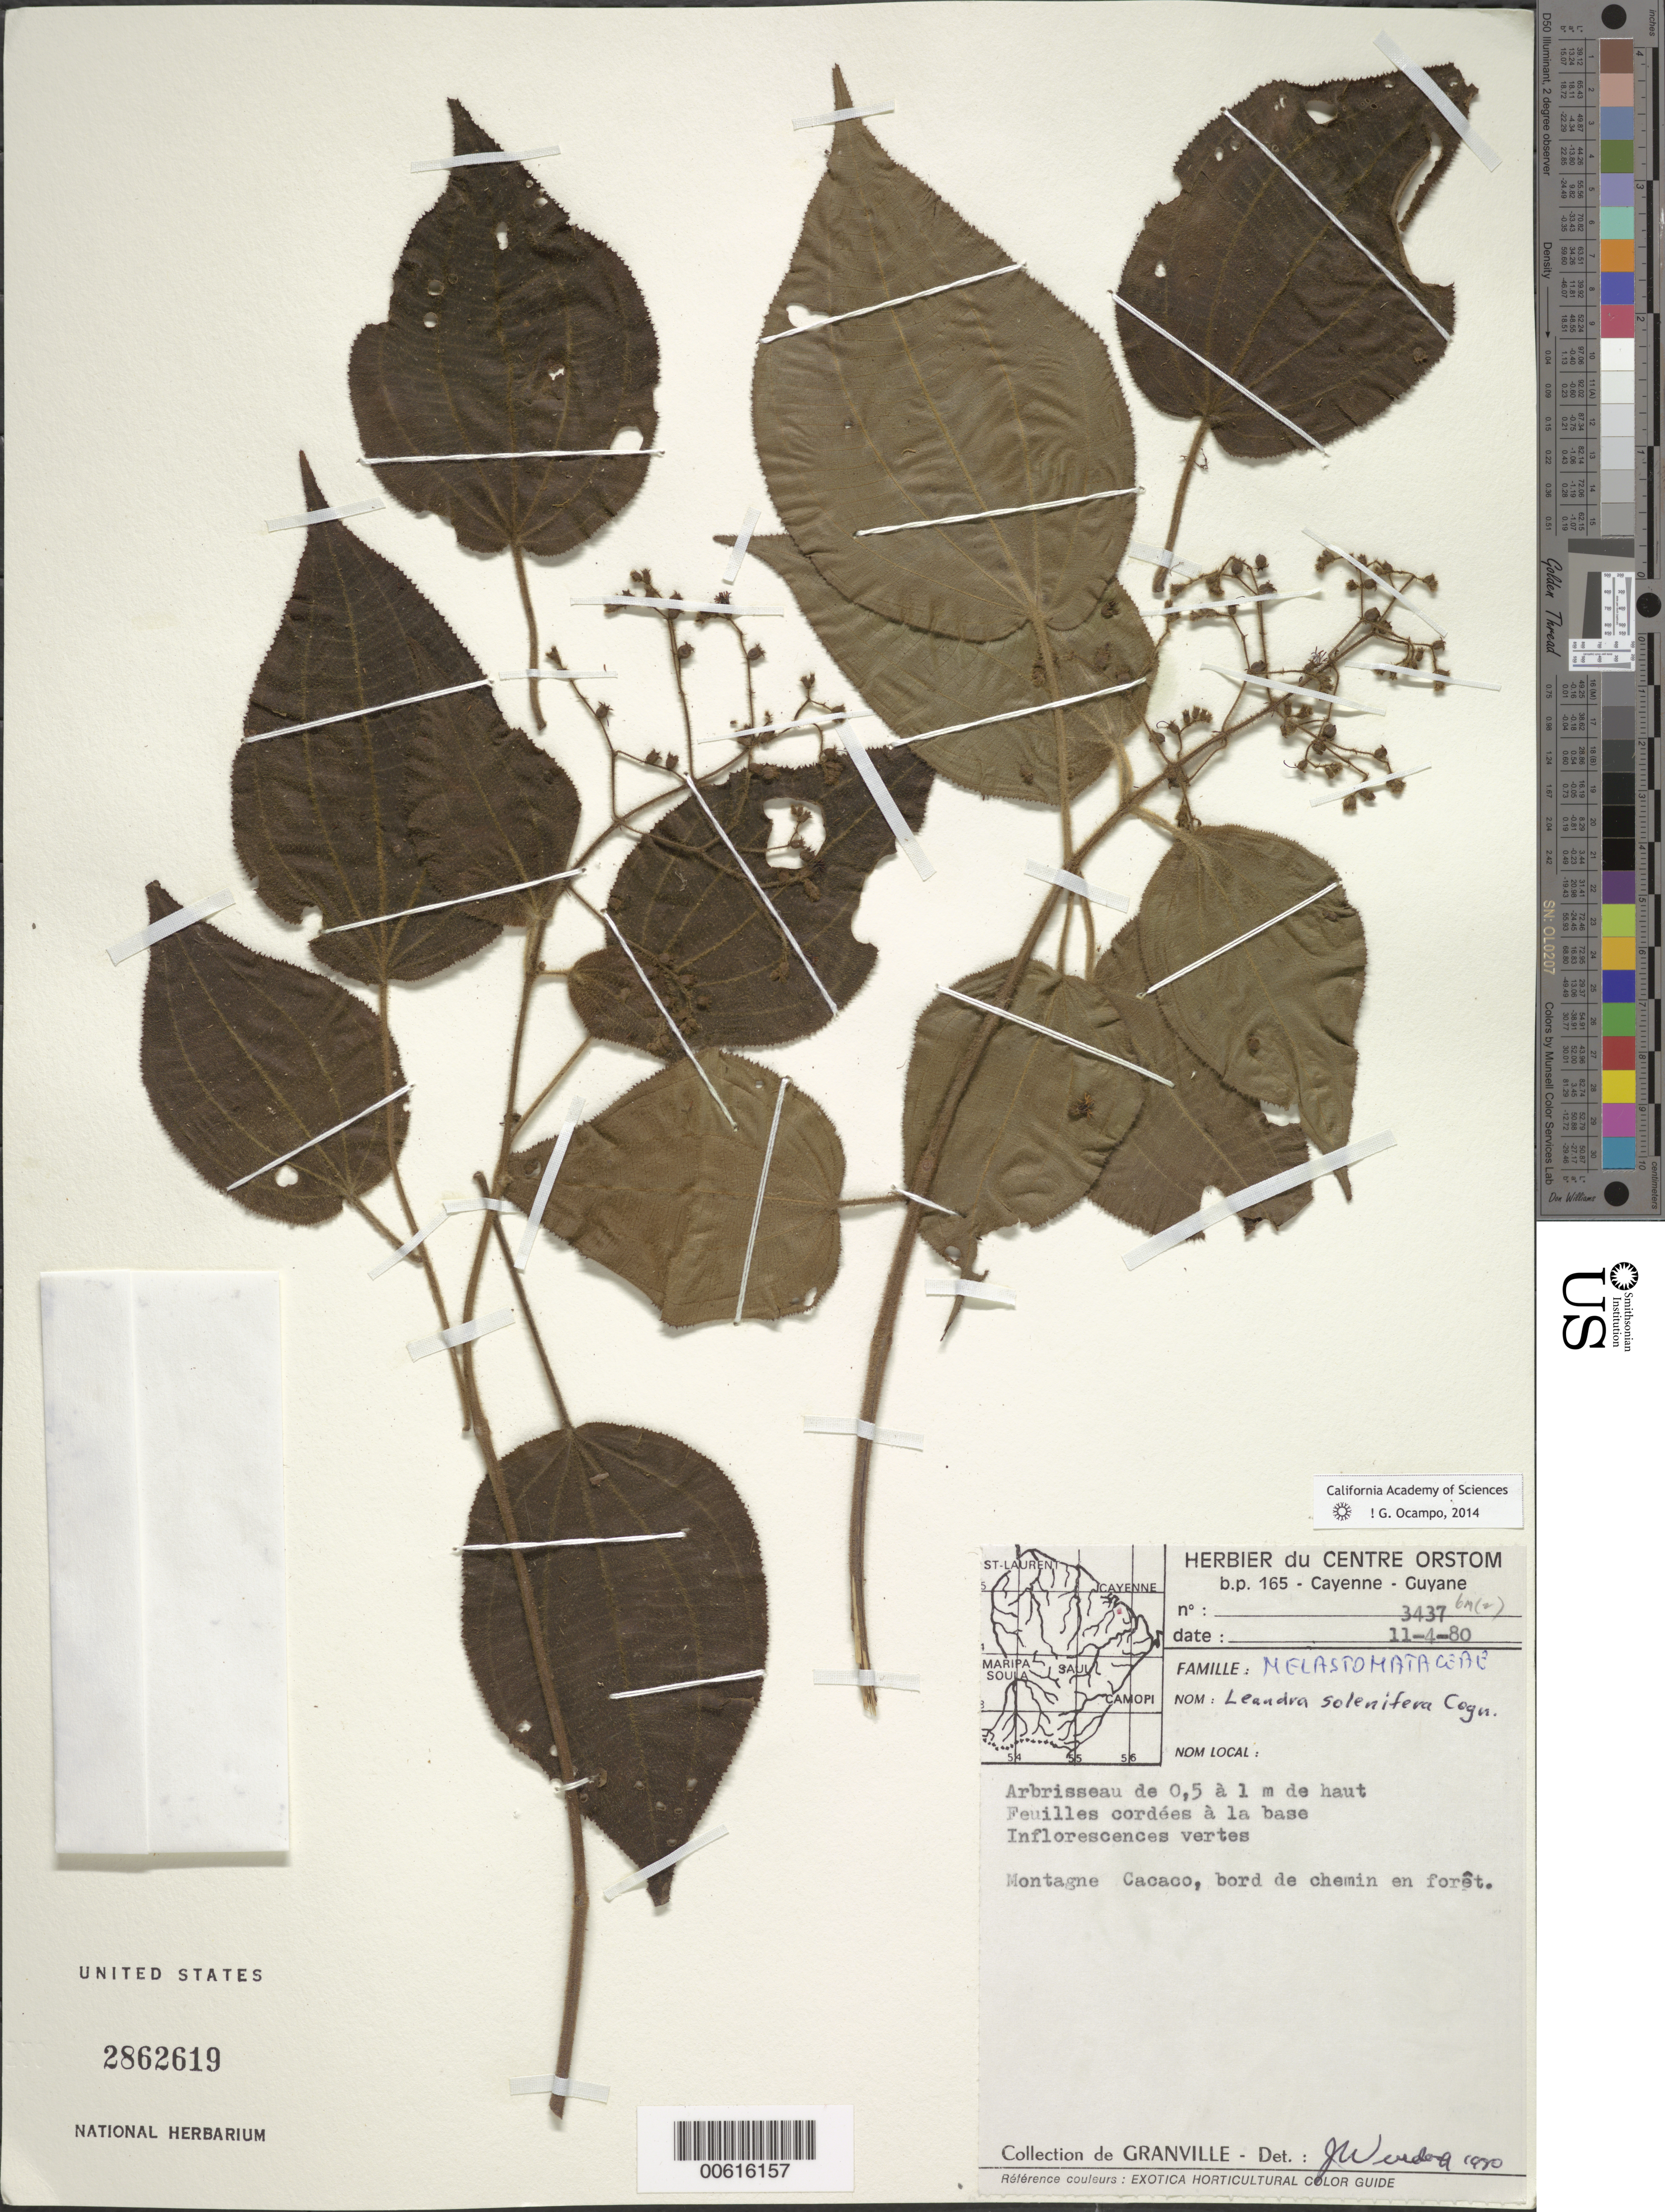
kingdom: Plantae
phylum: Tracheophyta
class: Magnoliopsida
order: Myrtales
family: Melastomataceae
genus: Leandra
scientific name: Leandra solenifera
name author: Cogn.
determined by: Wurdack, John J., (US), US (UNITED STATES)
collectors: J.-J. de Granville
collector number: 3437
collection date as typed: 11-Apr-80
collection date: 1980-04-11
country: French Guiana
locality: Montagne Cacao, Bassin de la Comté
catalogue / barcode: US 2862619